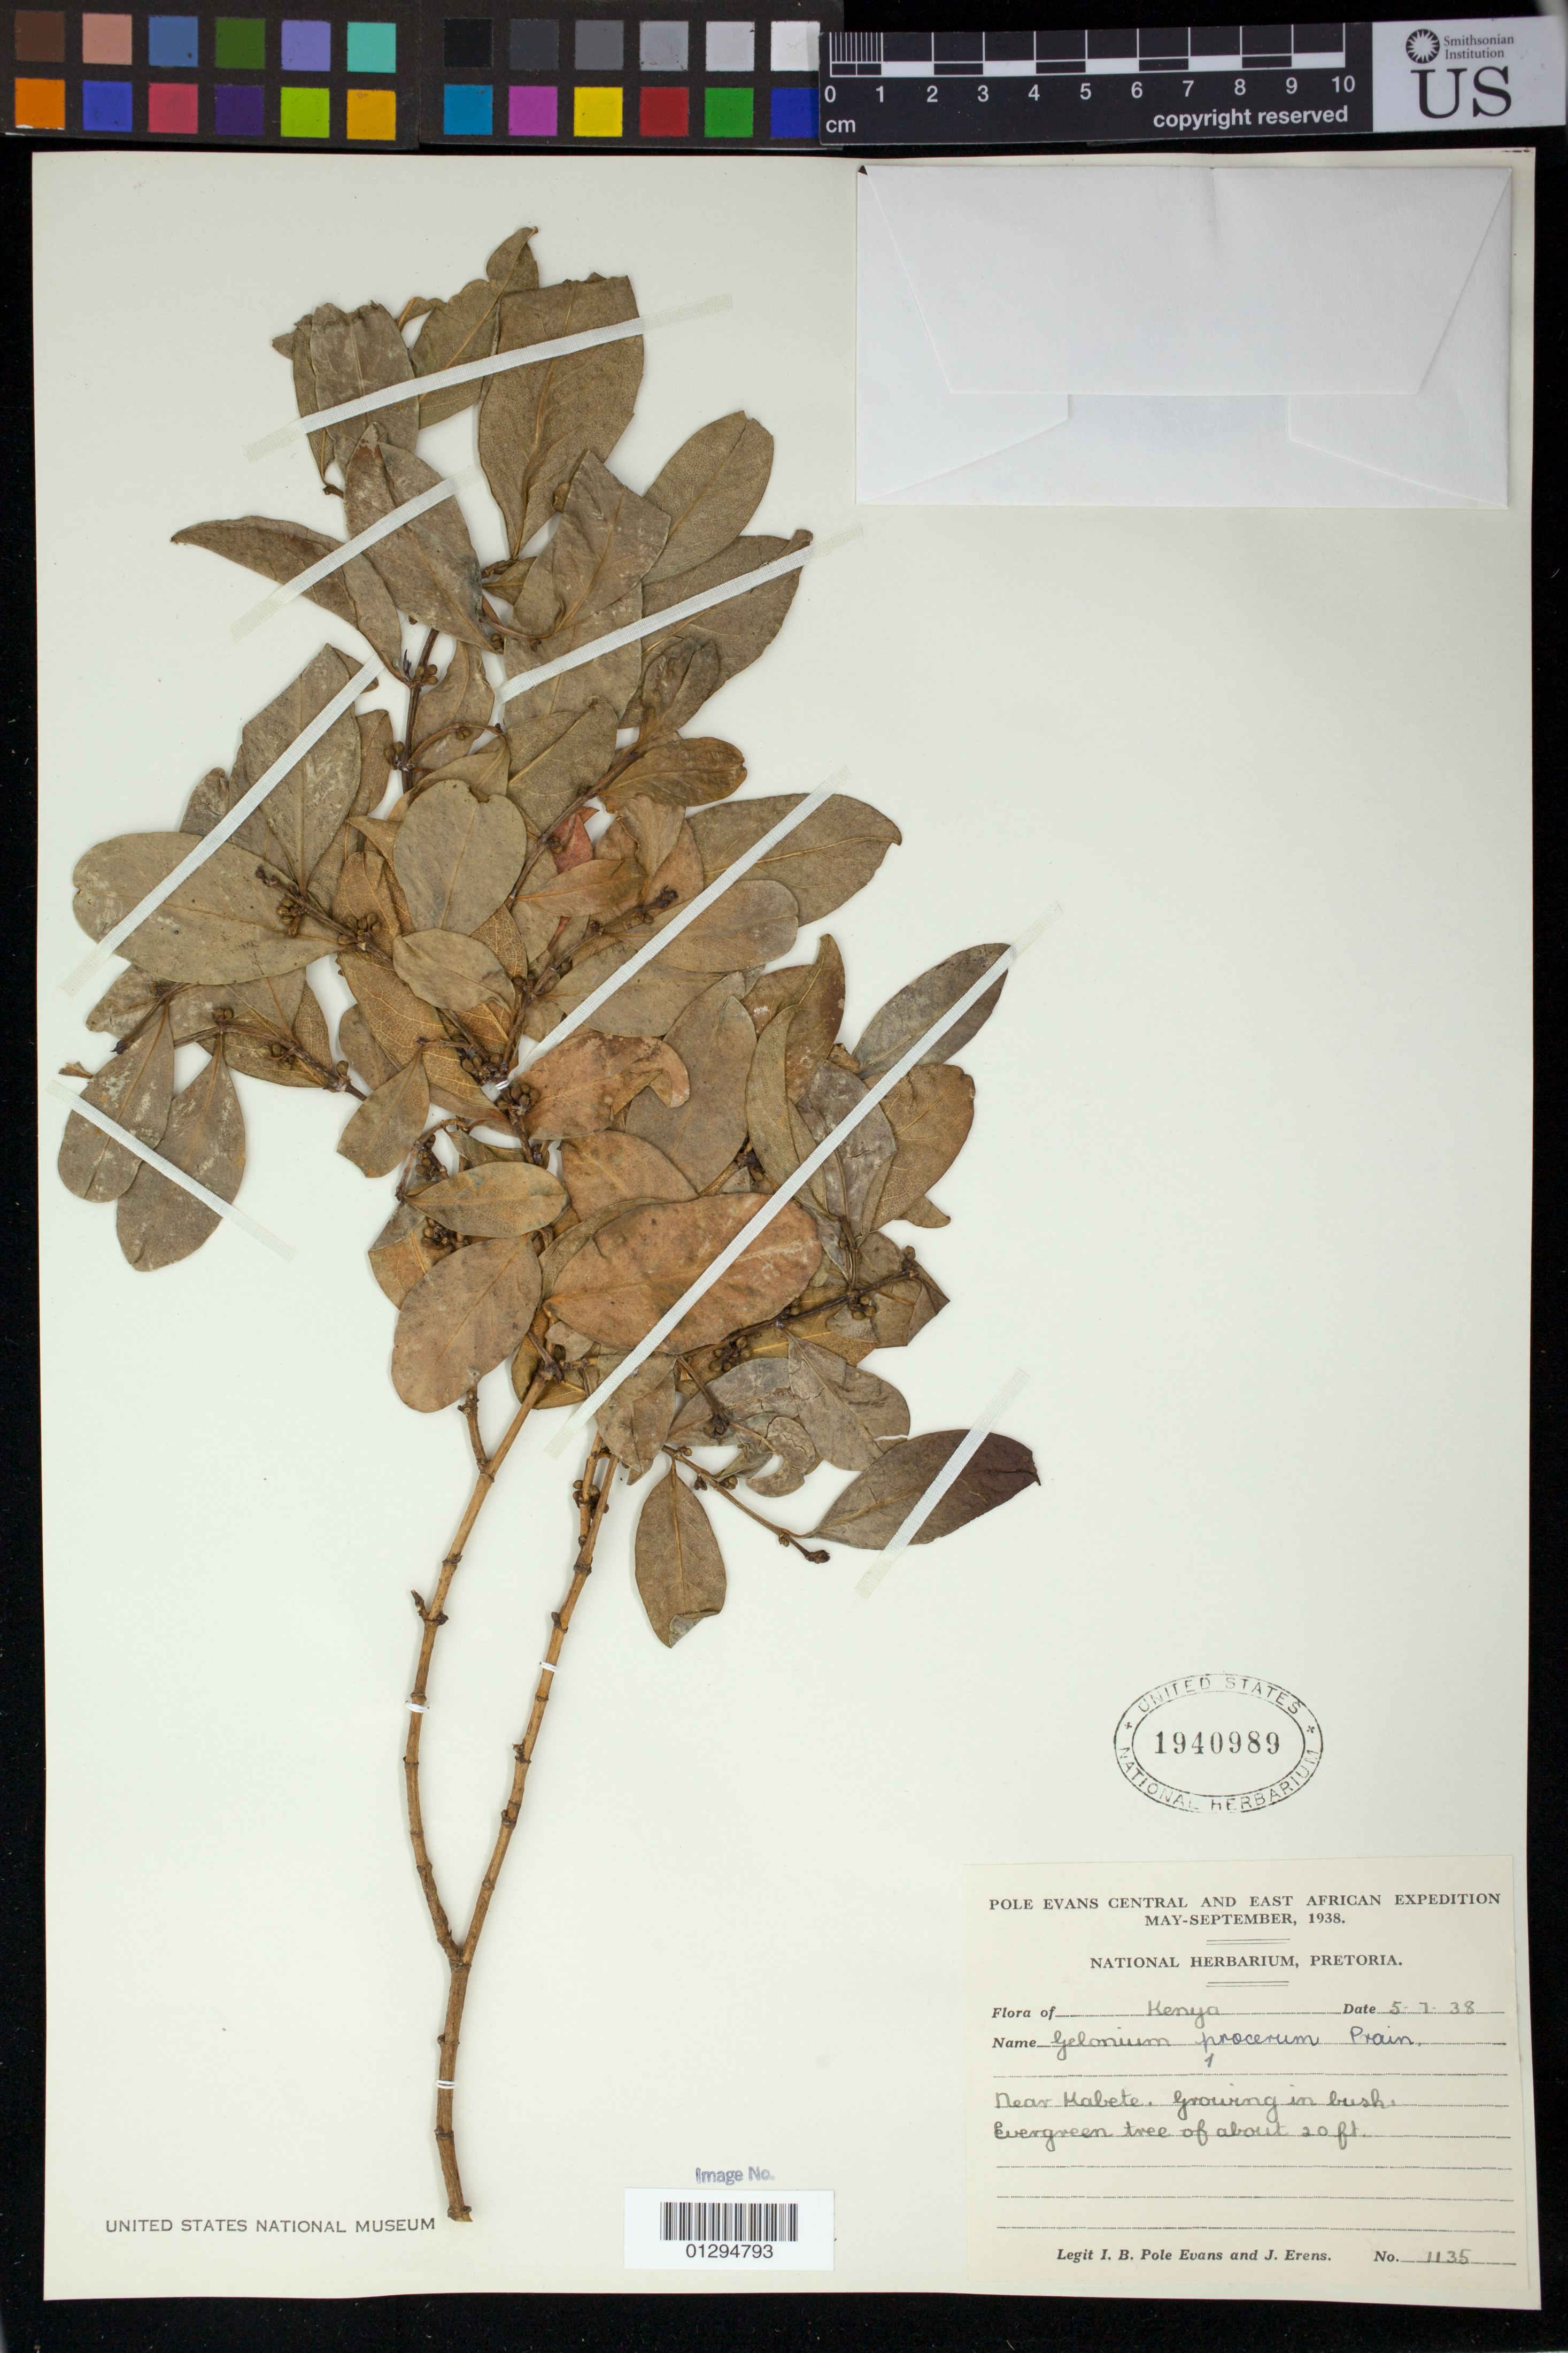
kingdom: Plantae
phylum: Tracheophyta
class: Magnoliopsida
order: Malpighiales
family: Euphorbiaceae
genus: Suregada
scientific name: Suregada procera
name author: (Prain) Croizat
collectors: I. B. Pole-Evans & J. Erens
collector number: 1135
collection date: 1938-07-05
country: Kenya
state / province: Nairobi Area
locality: Near Kabete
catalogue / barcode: US 1940989